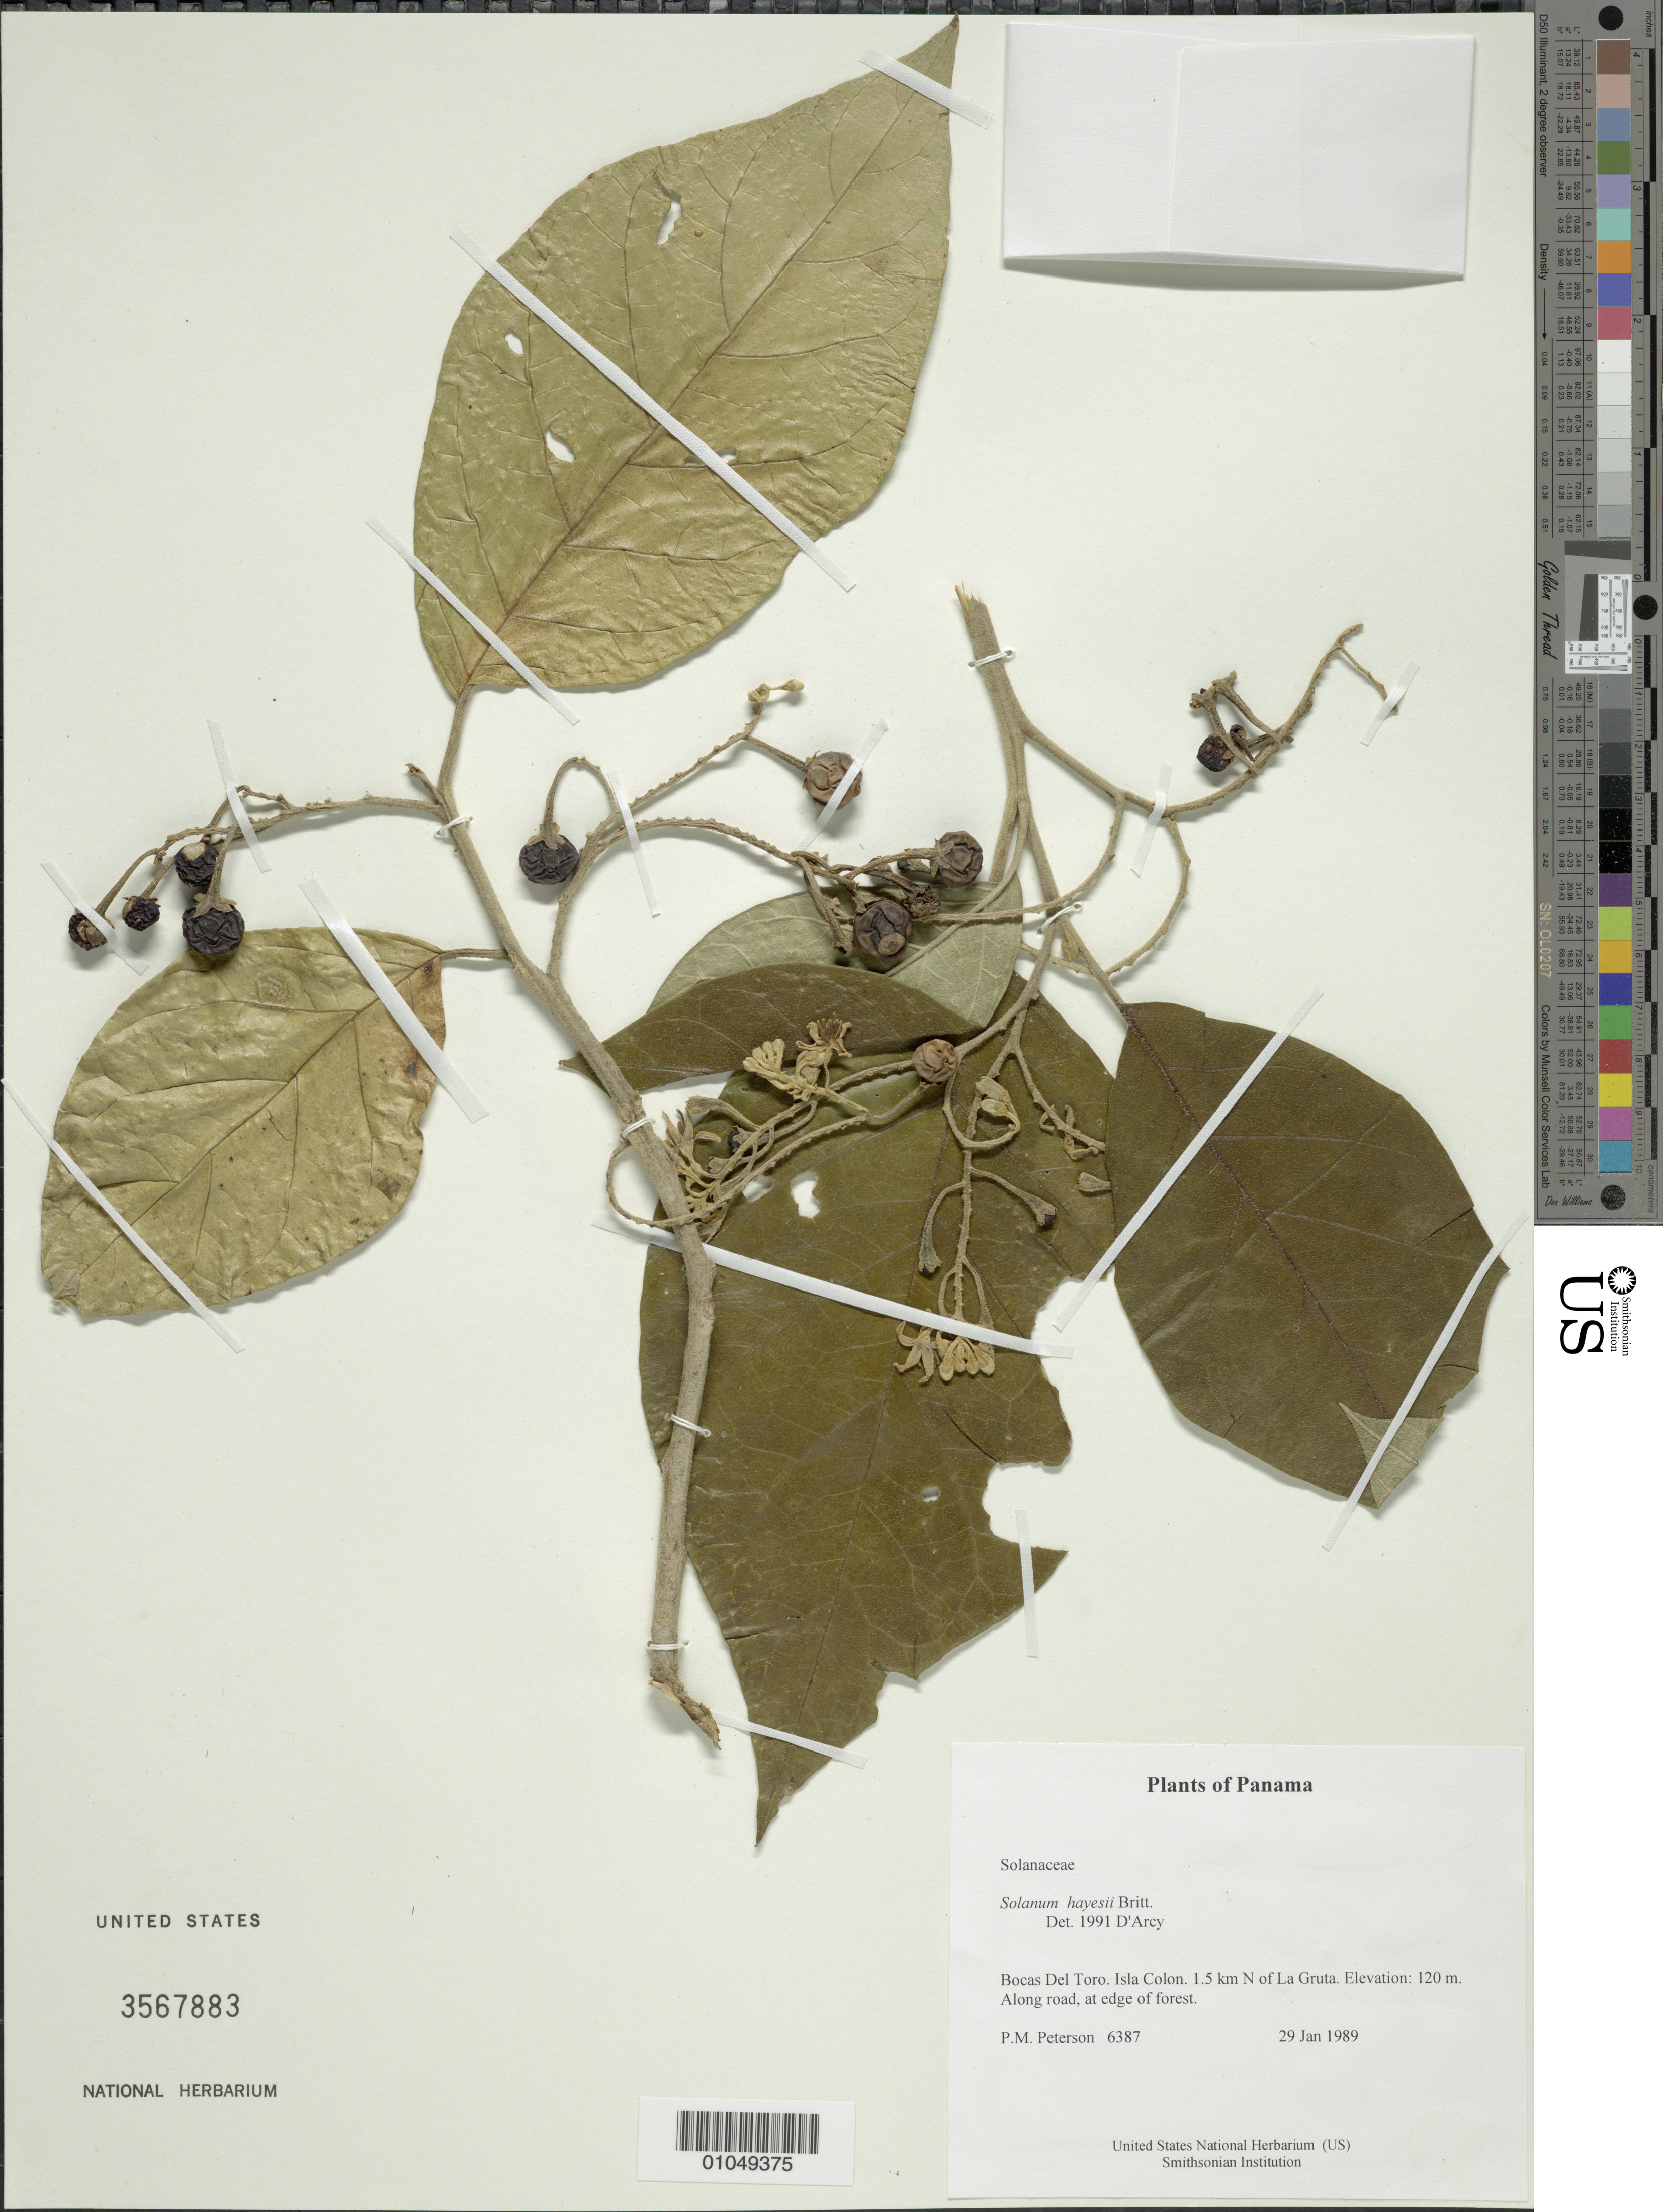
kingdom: Plantae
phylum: Tracheophyta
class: Magnoliopsida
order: Solanales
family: Solanaceae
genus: Solanum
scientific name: Solanum hayesii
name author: Fernald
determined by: D'Arcy, W. G.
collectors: P. M. Peterson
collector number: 06387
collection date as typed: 29 Jan 1989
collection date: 1989-01-29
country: Panama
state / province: Bocas del Toro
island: Colón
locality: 1.5 km N of La Gruta.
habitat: Along road, at edge of forest.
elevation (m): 120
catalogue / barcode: US 3567883